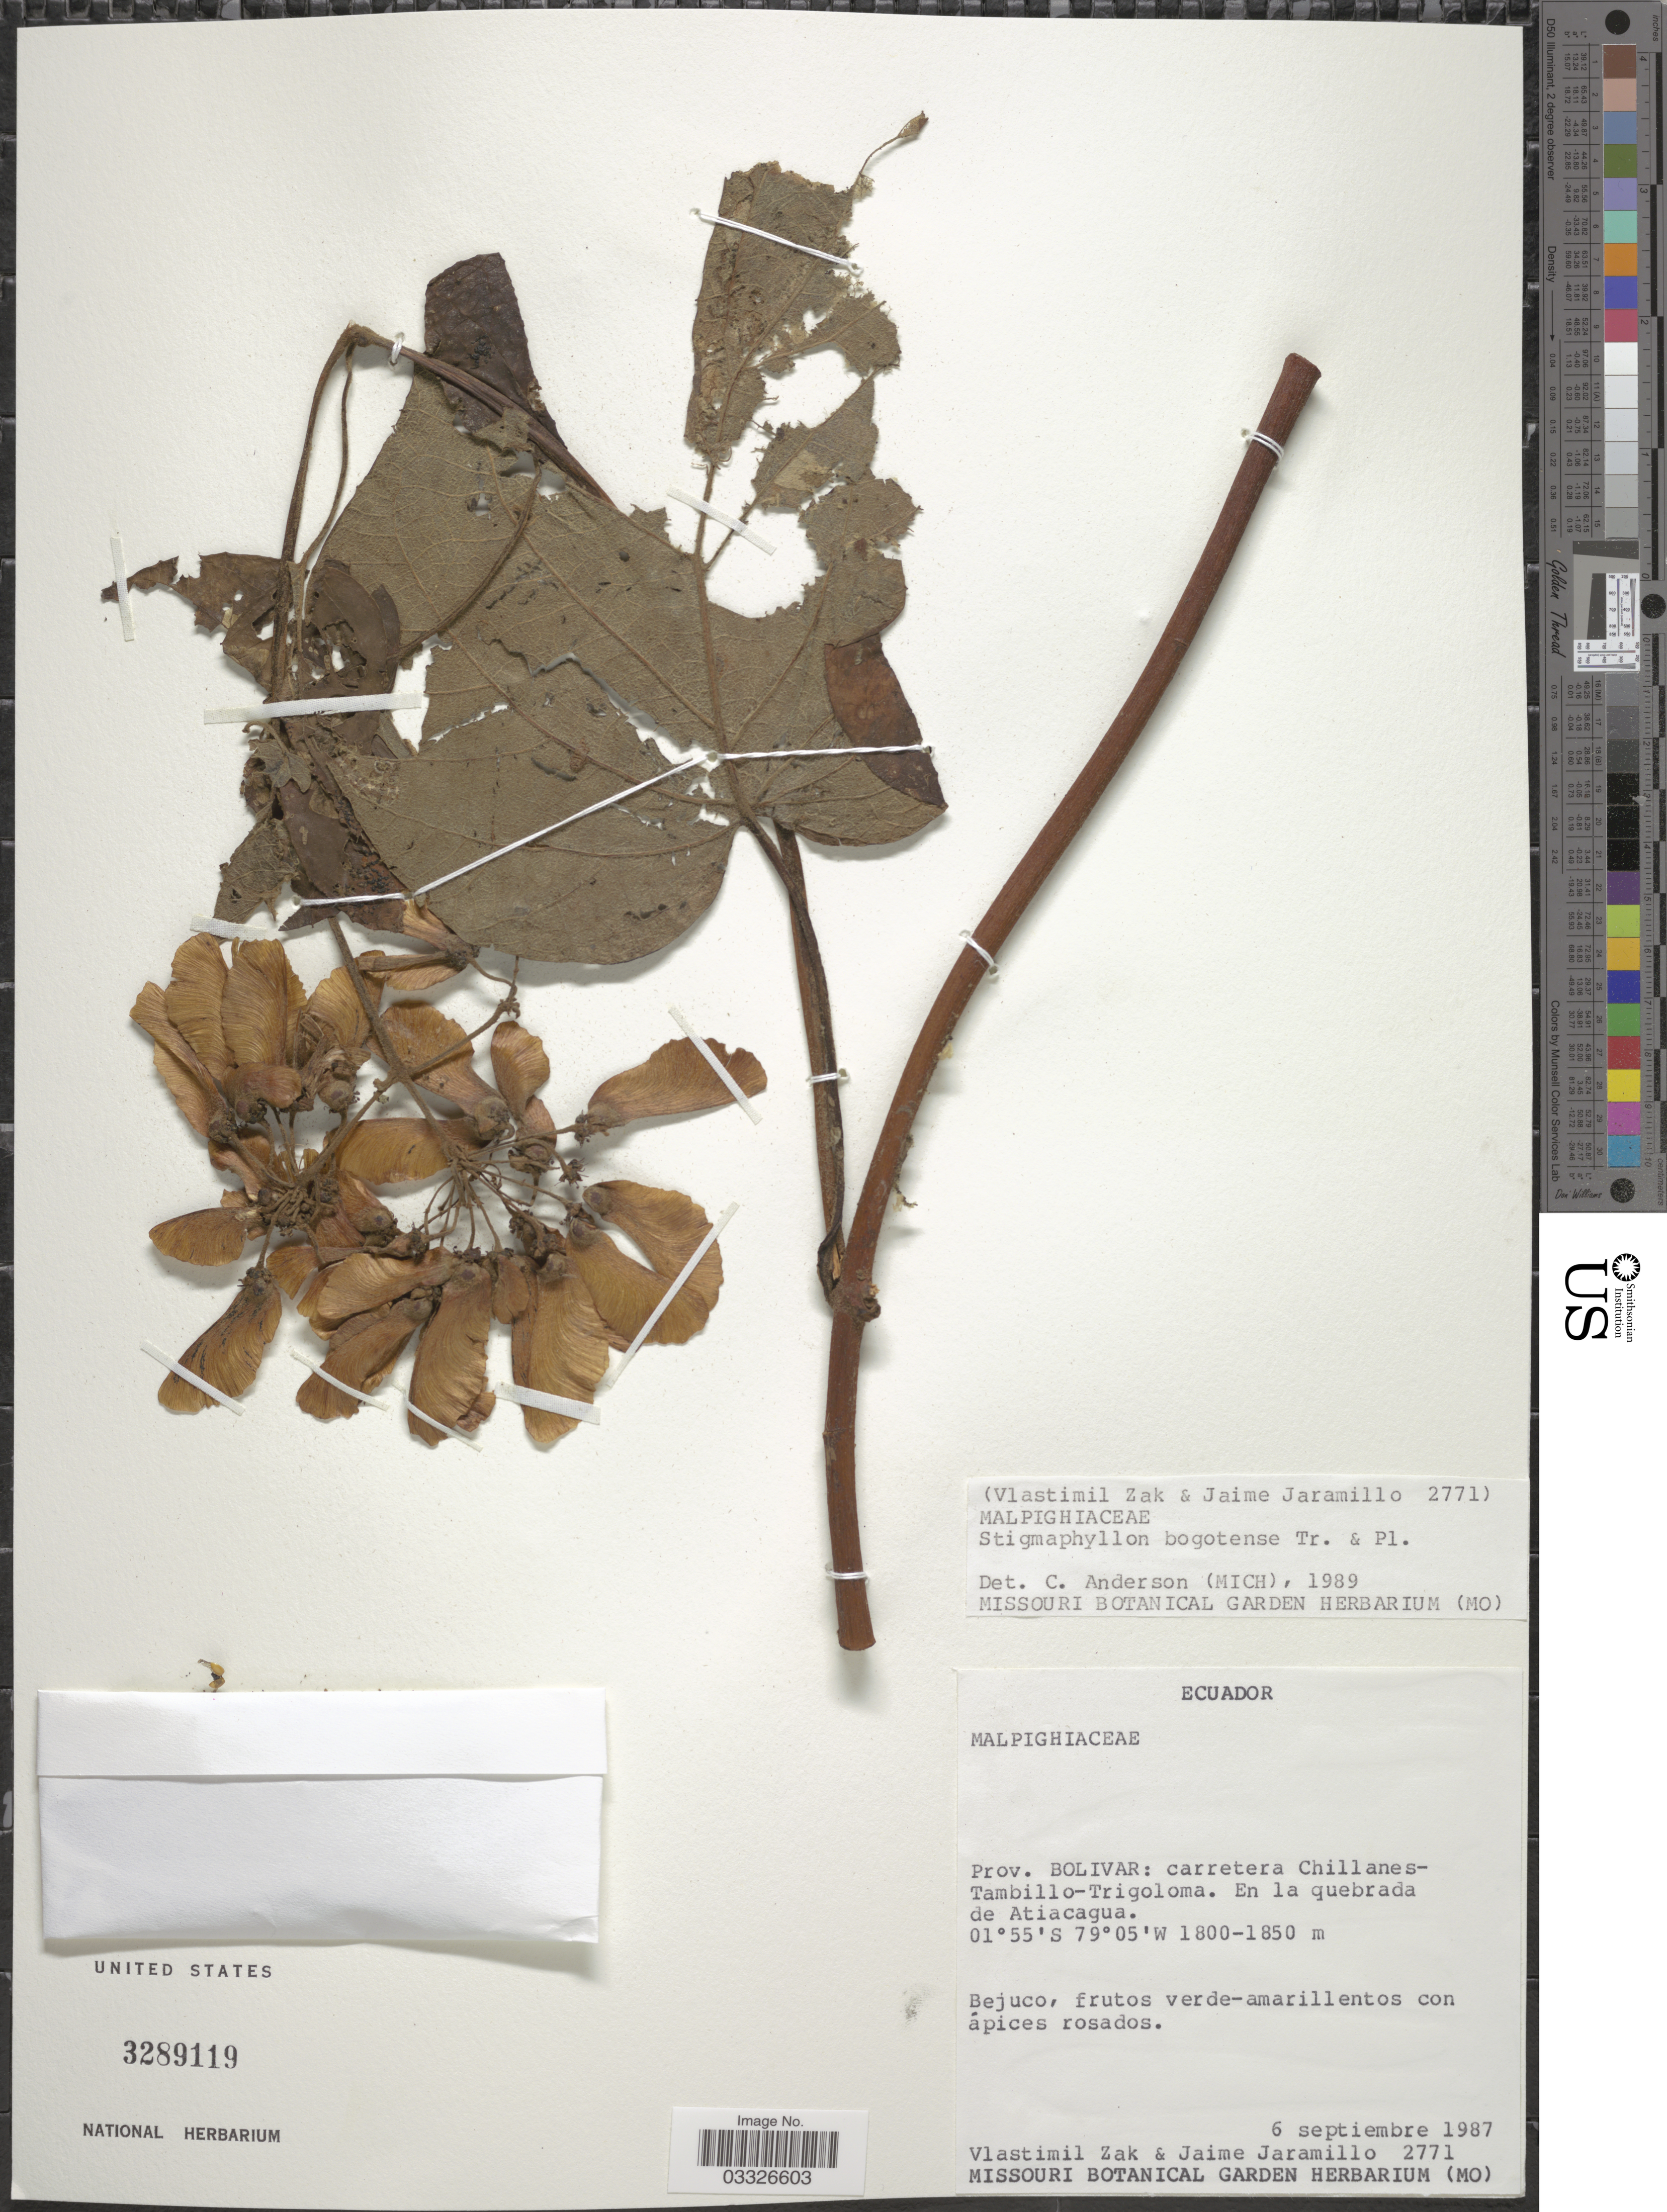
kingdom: Plantae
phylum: Tracheophyta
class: Magnoliopsida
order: Malpighiales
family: Malpighiaceae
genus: Stigmaphyllon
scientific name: Stigmaphyllon bogotense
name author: Triana & Planch.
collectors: V. Zak & J. Jaramillo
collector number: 2771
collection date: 1987-09-06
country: Ecuador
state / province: Bolívar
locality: Carretera Chillanes-Tambillo-Trigoloma. En la quebrada de Atiacagua.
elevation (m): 1800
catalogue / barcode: US 3289119